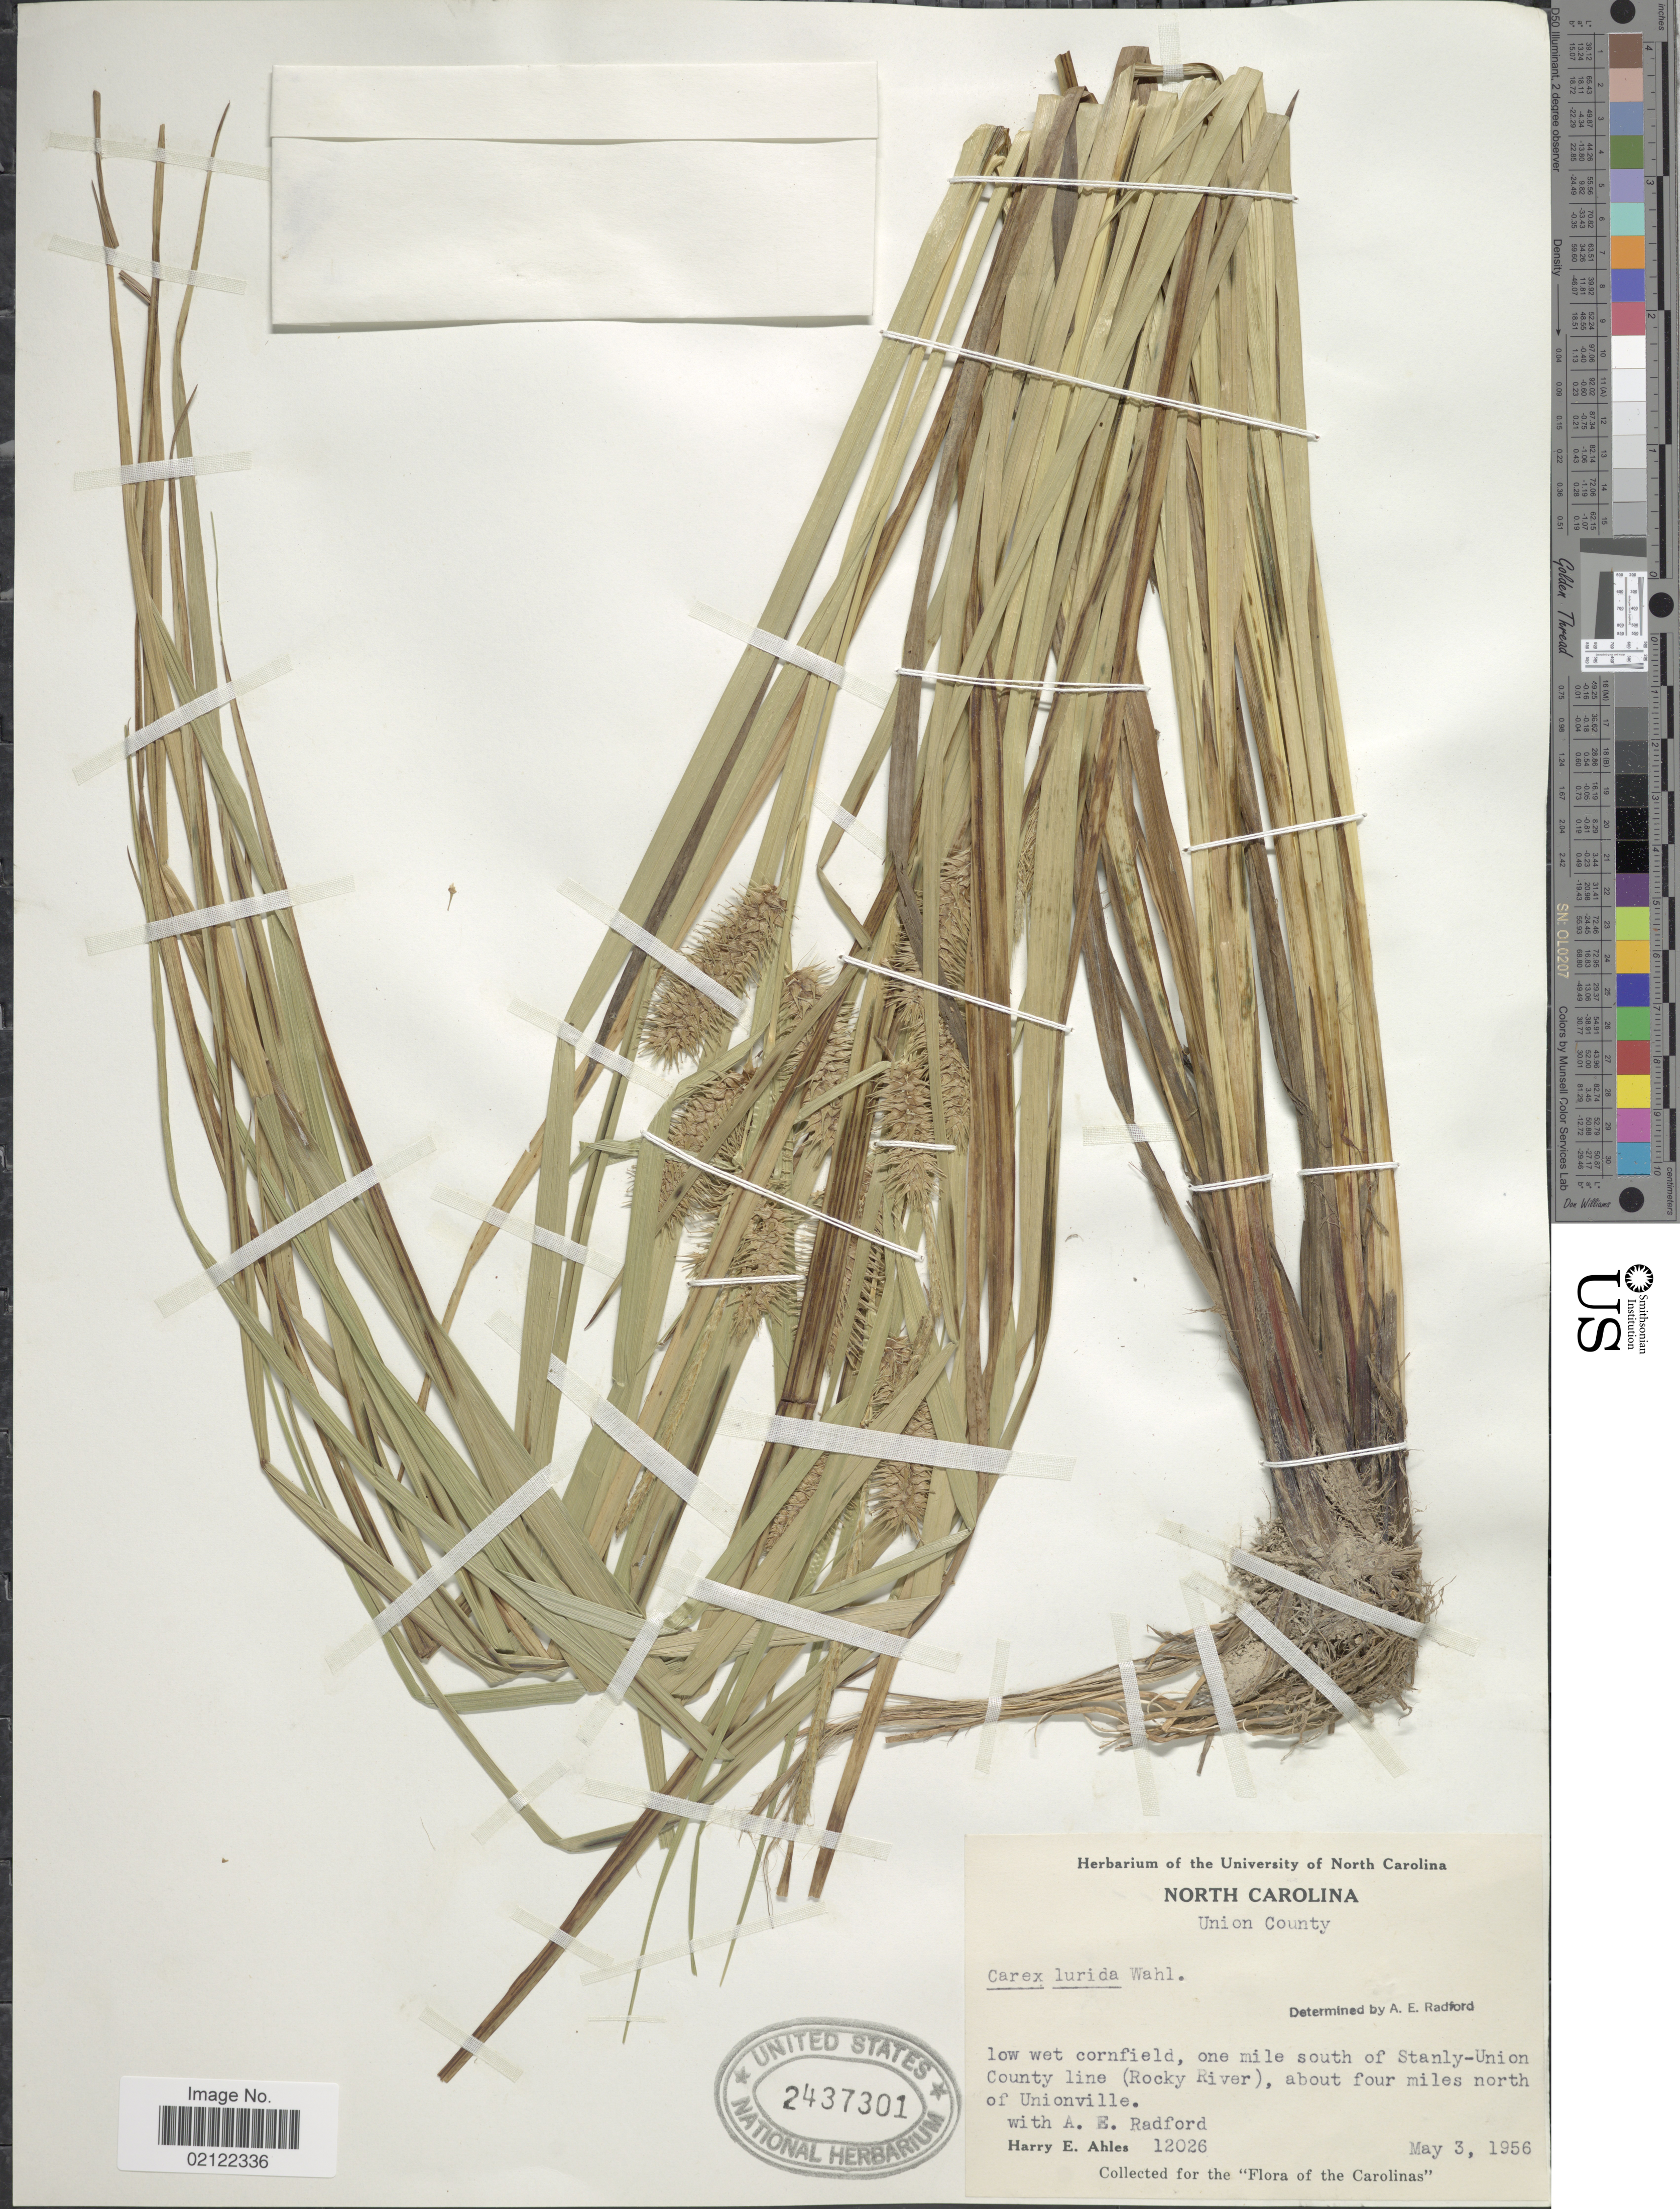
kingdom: Plantae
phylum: Tracheophyta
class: Liliopsida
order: Poales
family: Cyperaceae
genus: Carex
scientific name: Carex lurida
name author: Wahlenb.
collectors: H. E. Ahles & A. E. Radford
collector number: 12026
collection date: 1956-05-03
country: United States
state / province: North Carolina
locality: Union County. Low wet cornfield, one mile south of Stanly-Union County line (Rocky River), about four miles north of Unionville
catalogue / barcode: US 2437301